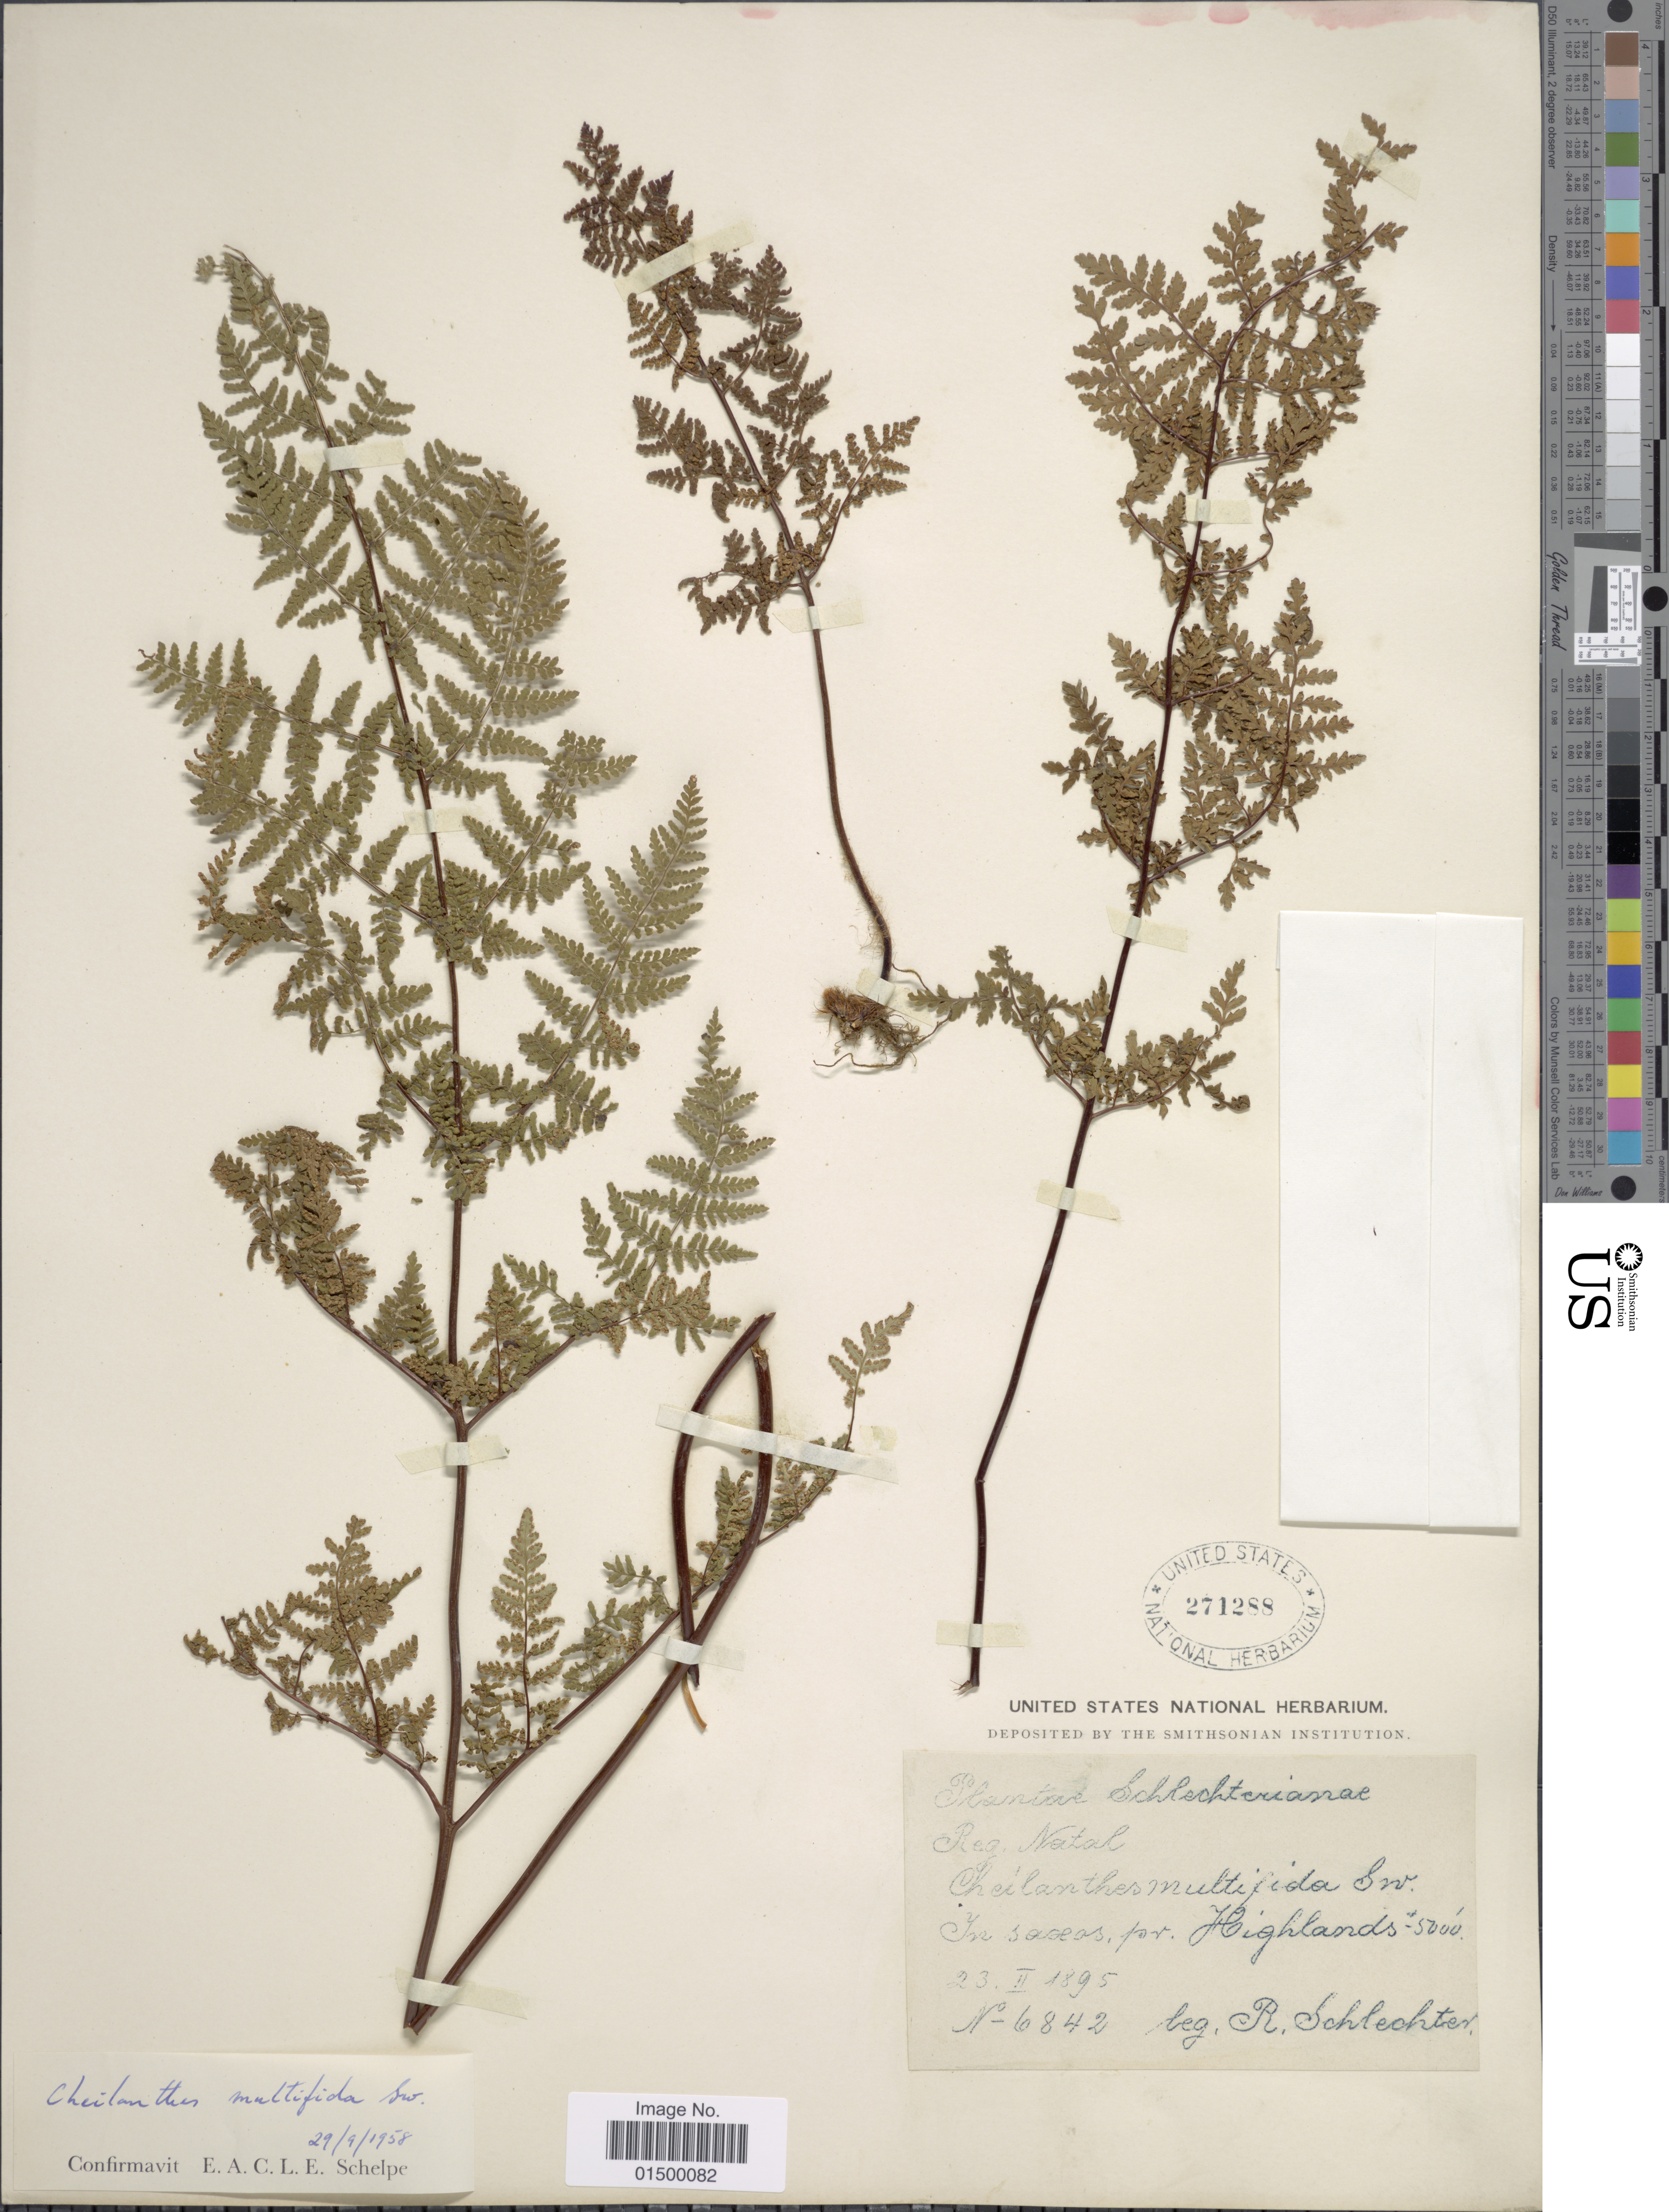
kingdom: Plantae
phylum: Tracheophyta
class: Polypodiopsida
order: Polypodiales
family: Pteridaceae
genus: Cheilanthes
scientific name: Cheilanthes multifida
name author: Sw.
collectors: F. R. R. Schlechter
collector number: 6842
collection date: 1895-02-23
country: South Africa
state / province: KwaZulu-Natal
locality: Natal. Prov., in saxas, pr. Highlands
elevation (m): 1524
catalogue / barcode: US 271288